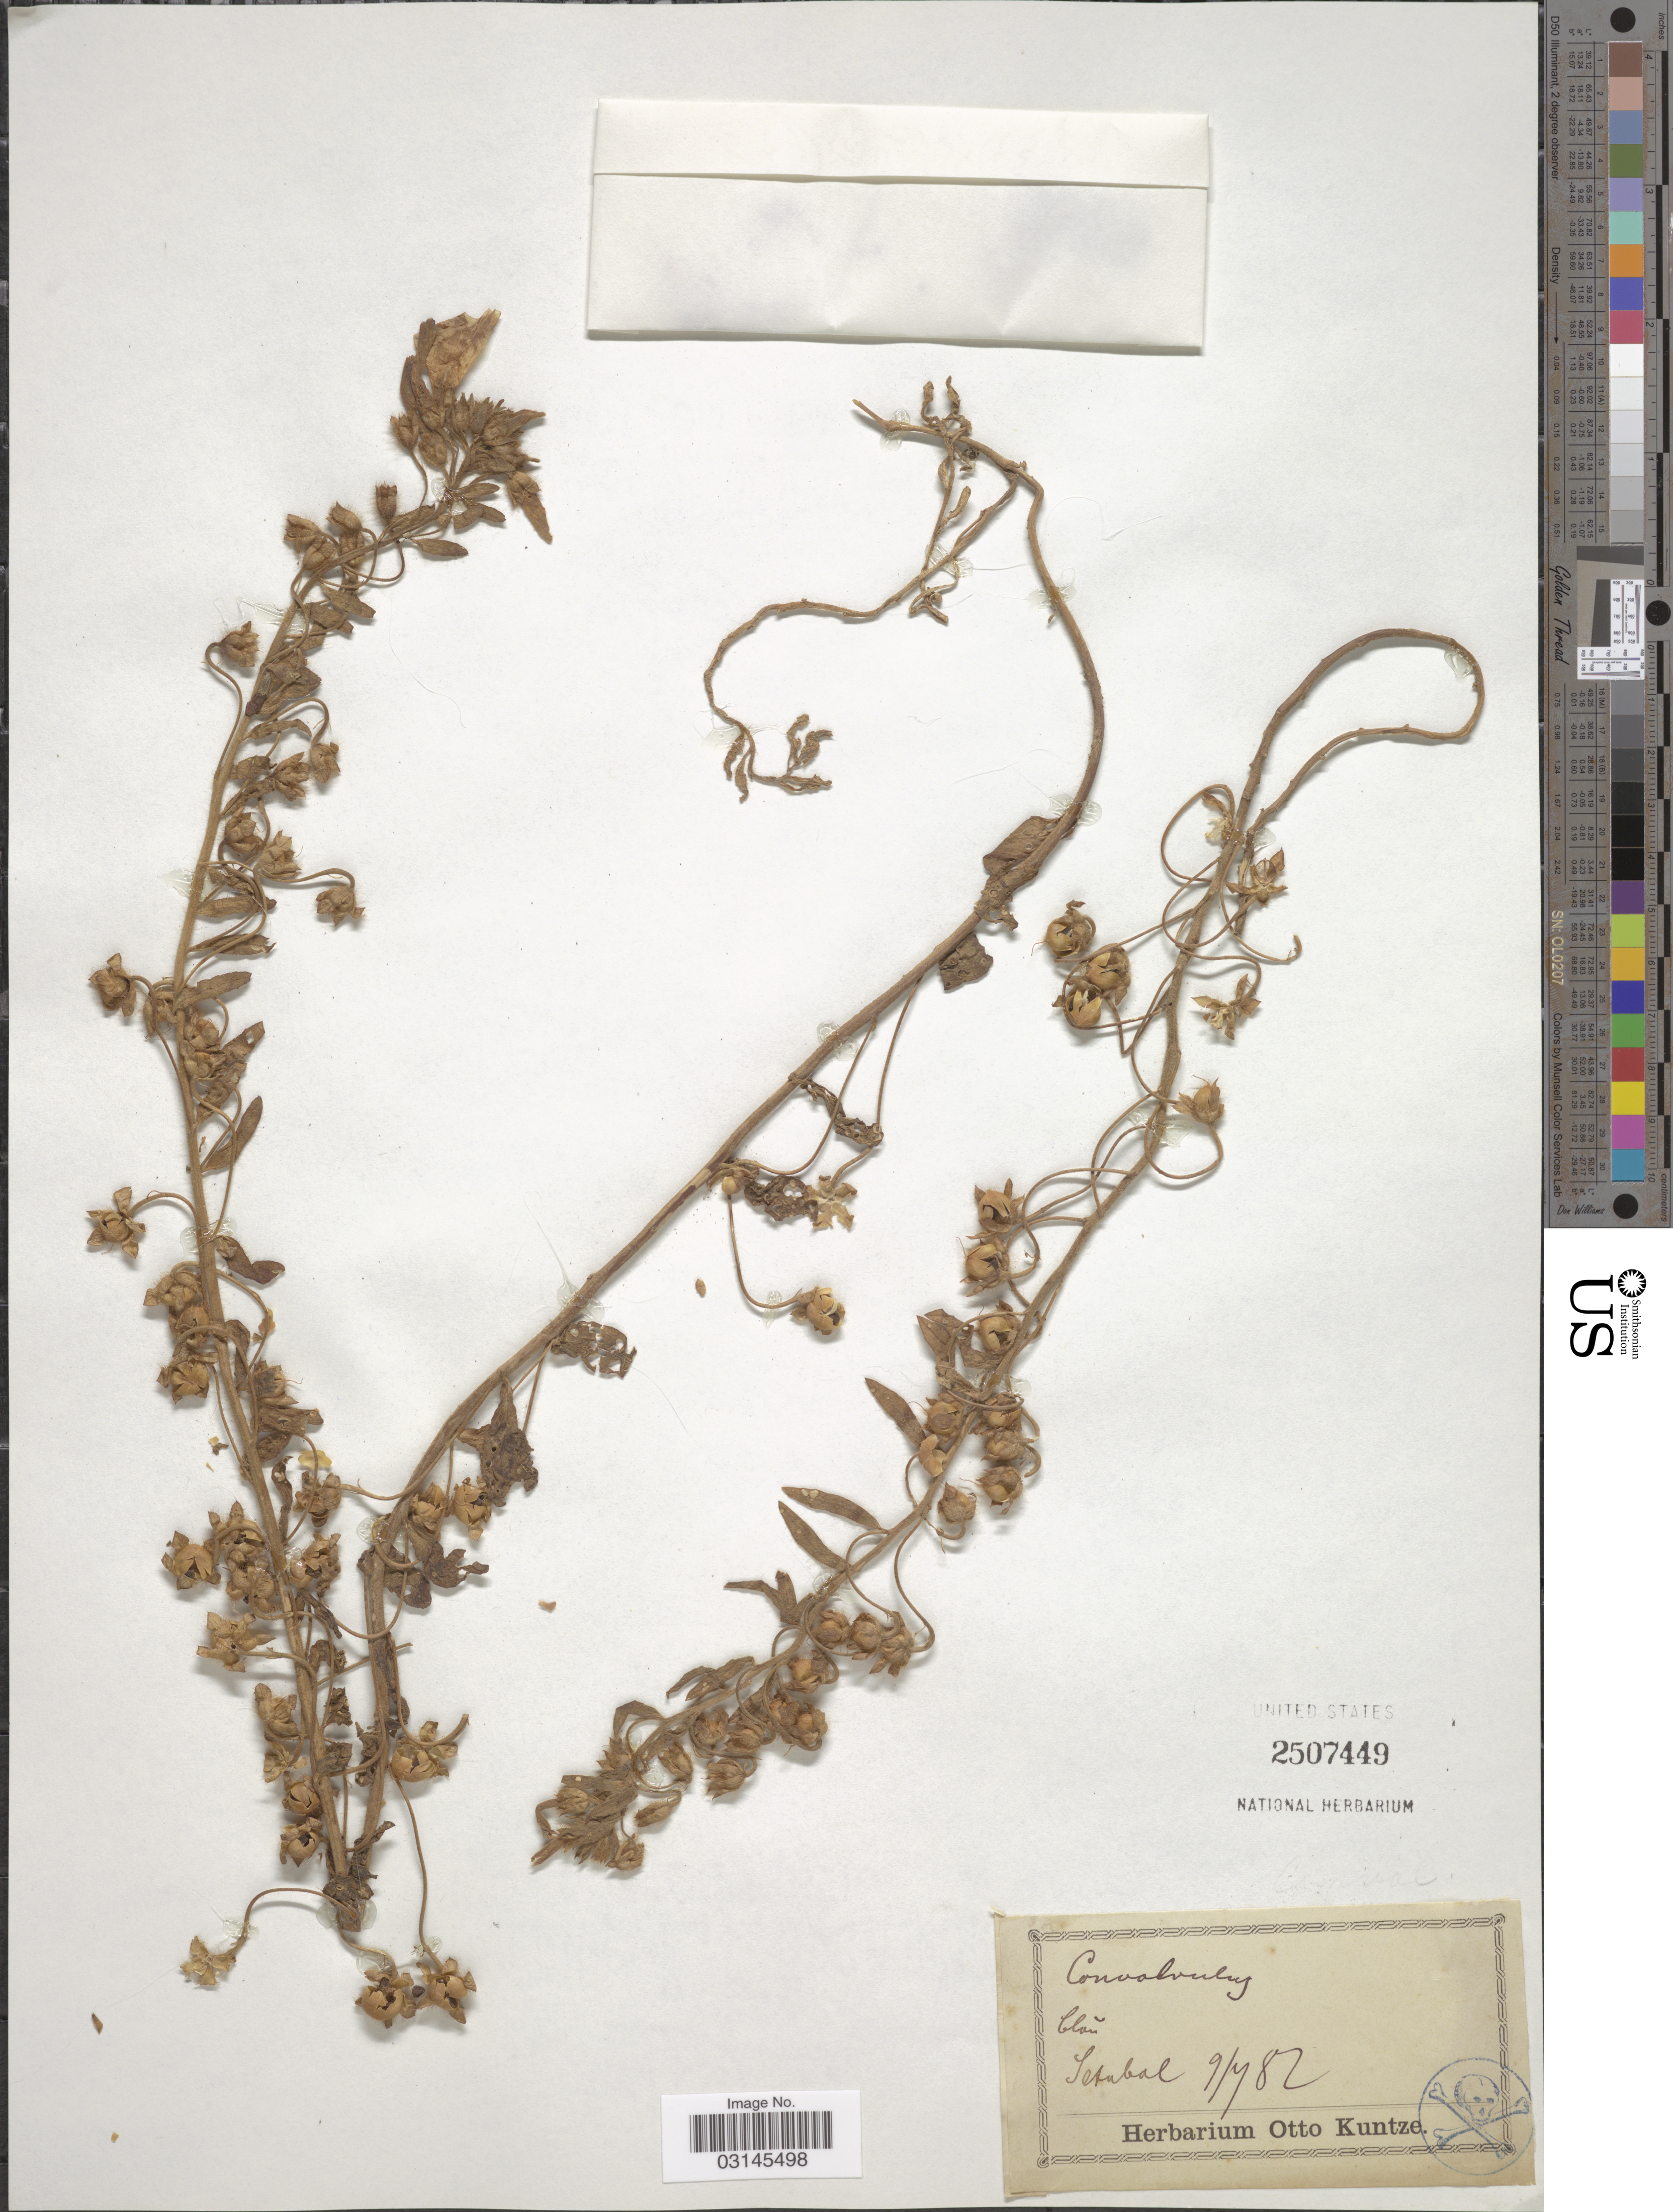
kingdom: Plantae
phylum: Tracheophyta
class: Magnoliopsida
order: Solanales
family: Convolvulaceae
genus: Convolvulus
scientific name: Convolvulus sp.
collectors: ex herb. Otto Kuntze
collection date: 1882-07-09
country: Portugal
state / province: Setubal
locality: Setubal.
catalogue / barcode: US 2507449